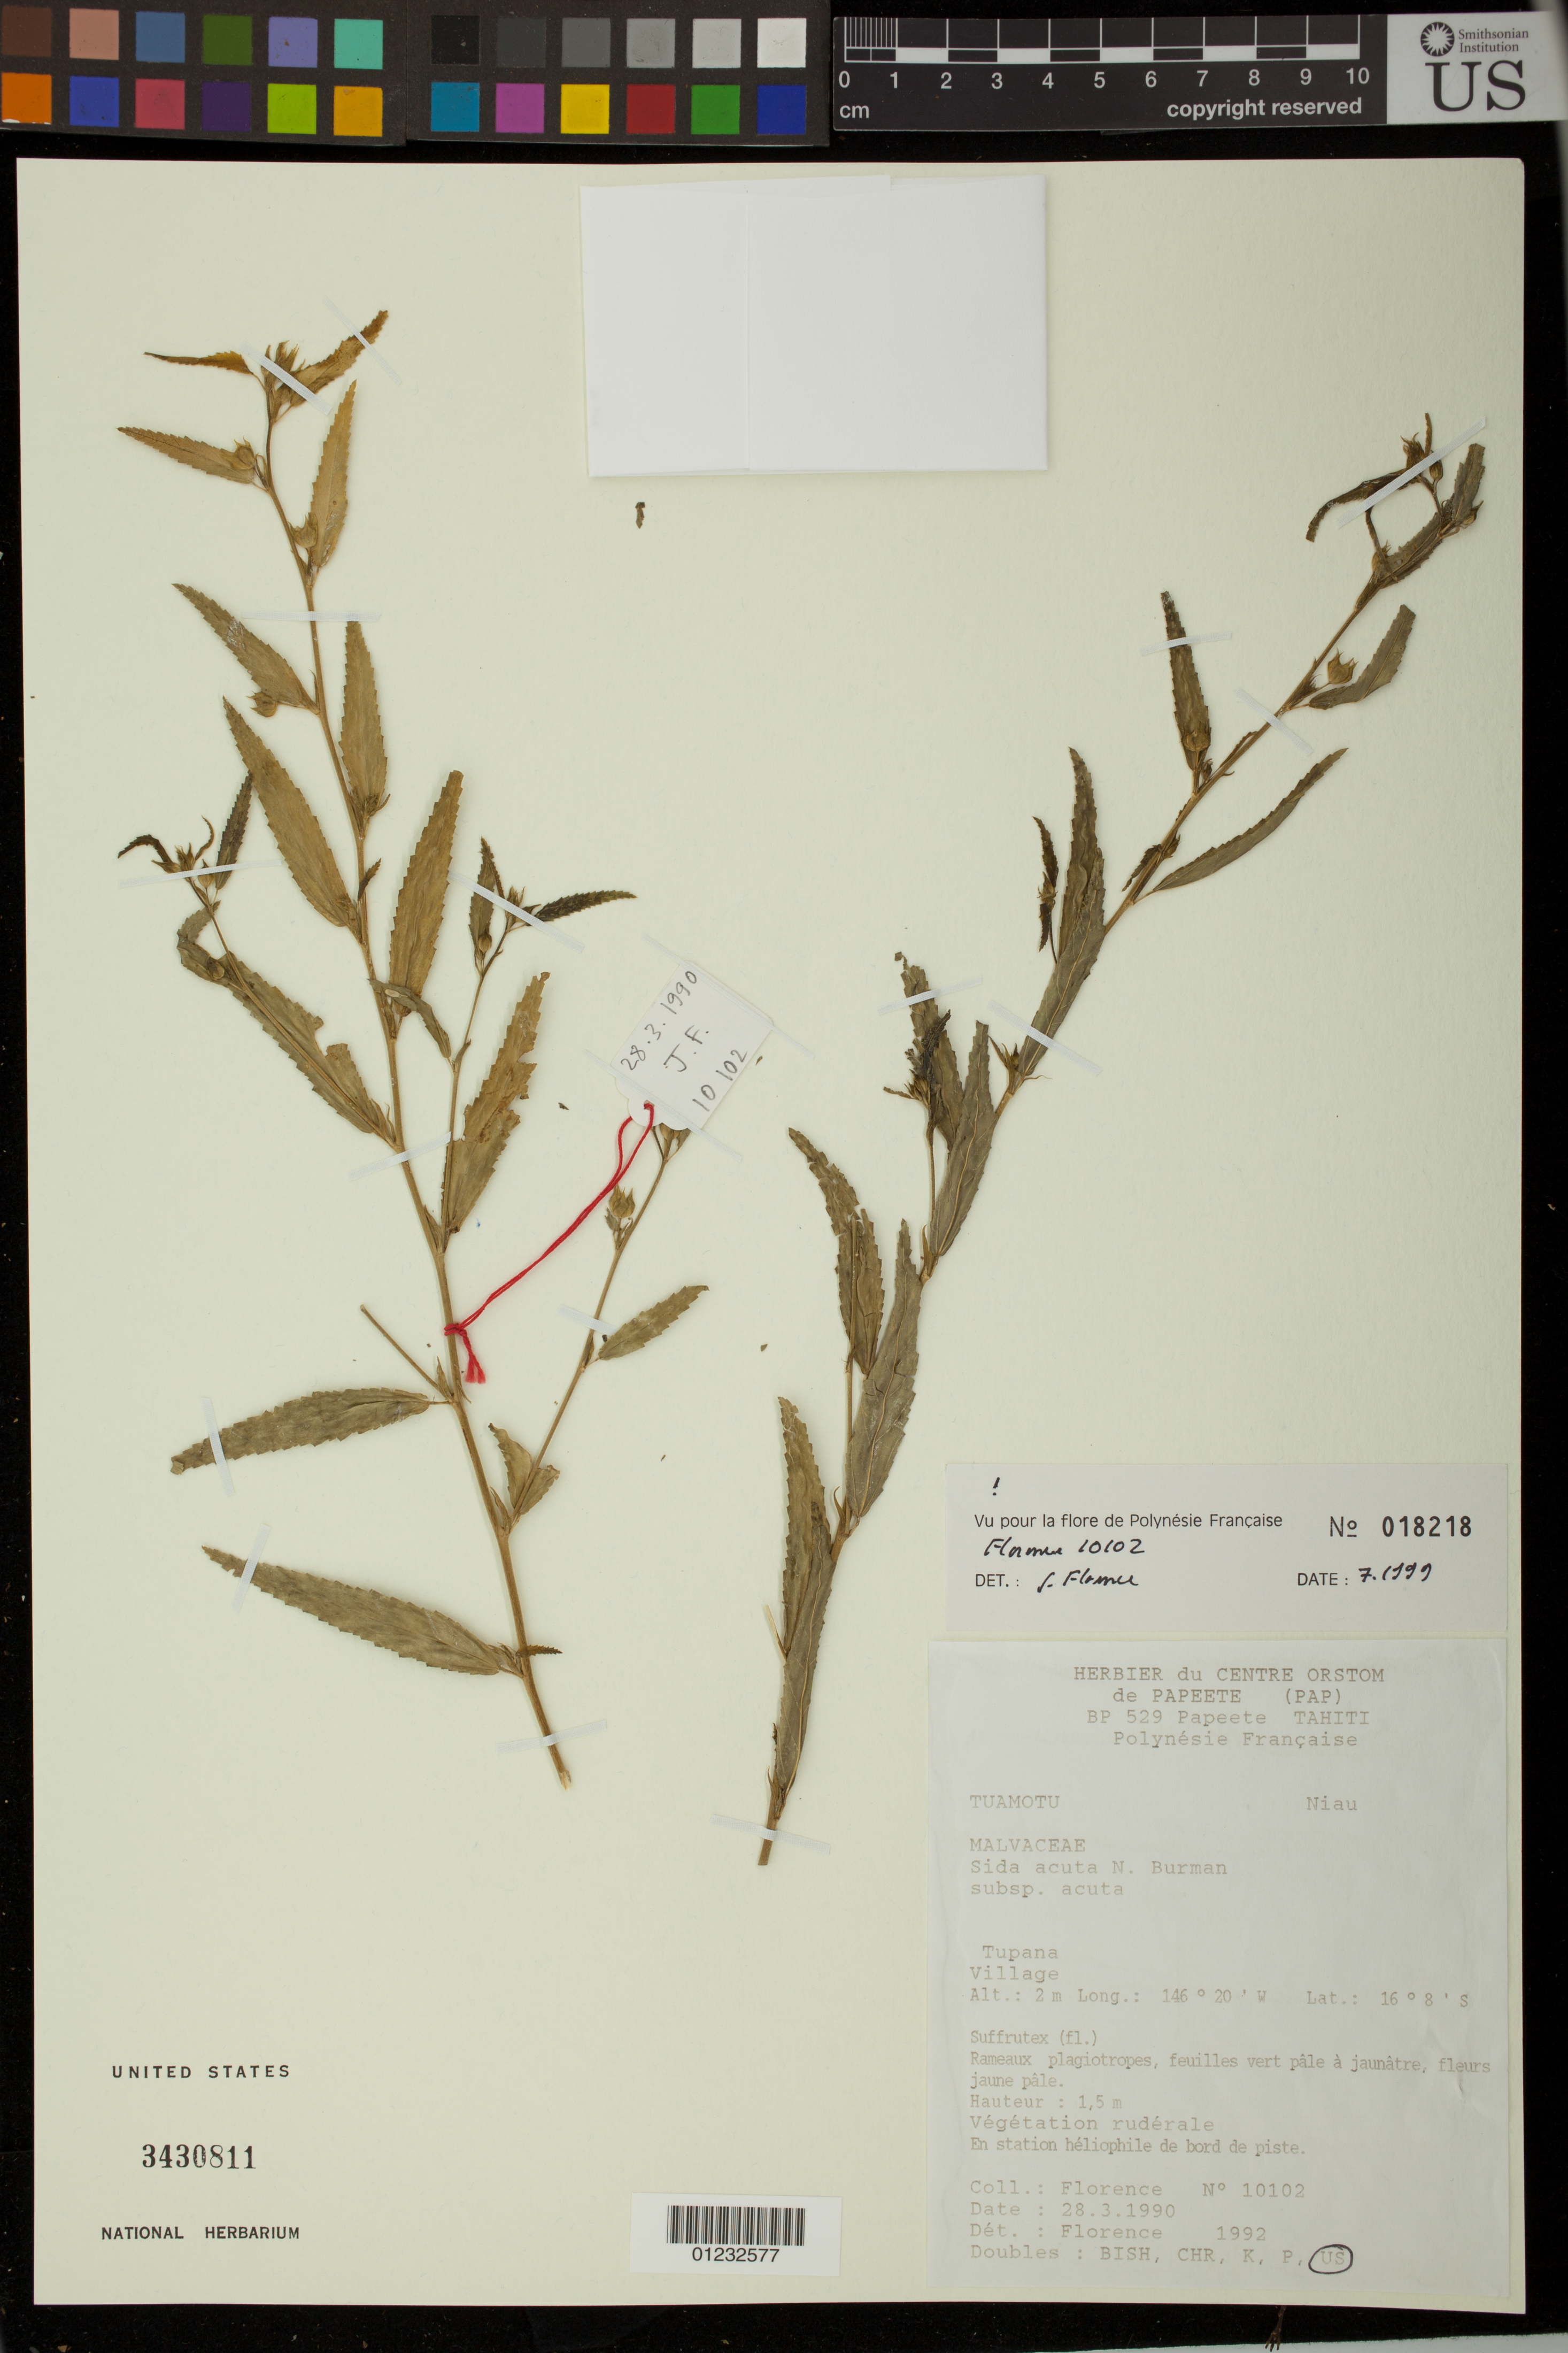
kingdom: Plantae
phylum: Tracheophyta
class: Magnoliopsida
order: Malvales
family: Malvaceae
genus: Sida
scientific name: Sida acuta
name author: Burm. f.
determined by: Florence, J.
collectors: J. Florence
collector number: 10102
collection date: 1990-03-28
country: French Polynesia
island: Niau Atoll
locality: Tupana Village.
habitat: En station hèliophile de bord de piste, vègètation rudèrale.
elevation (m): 2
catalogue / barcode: US 3430811